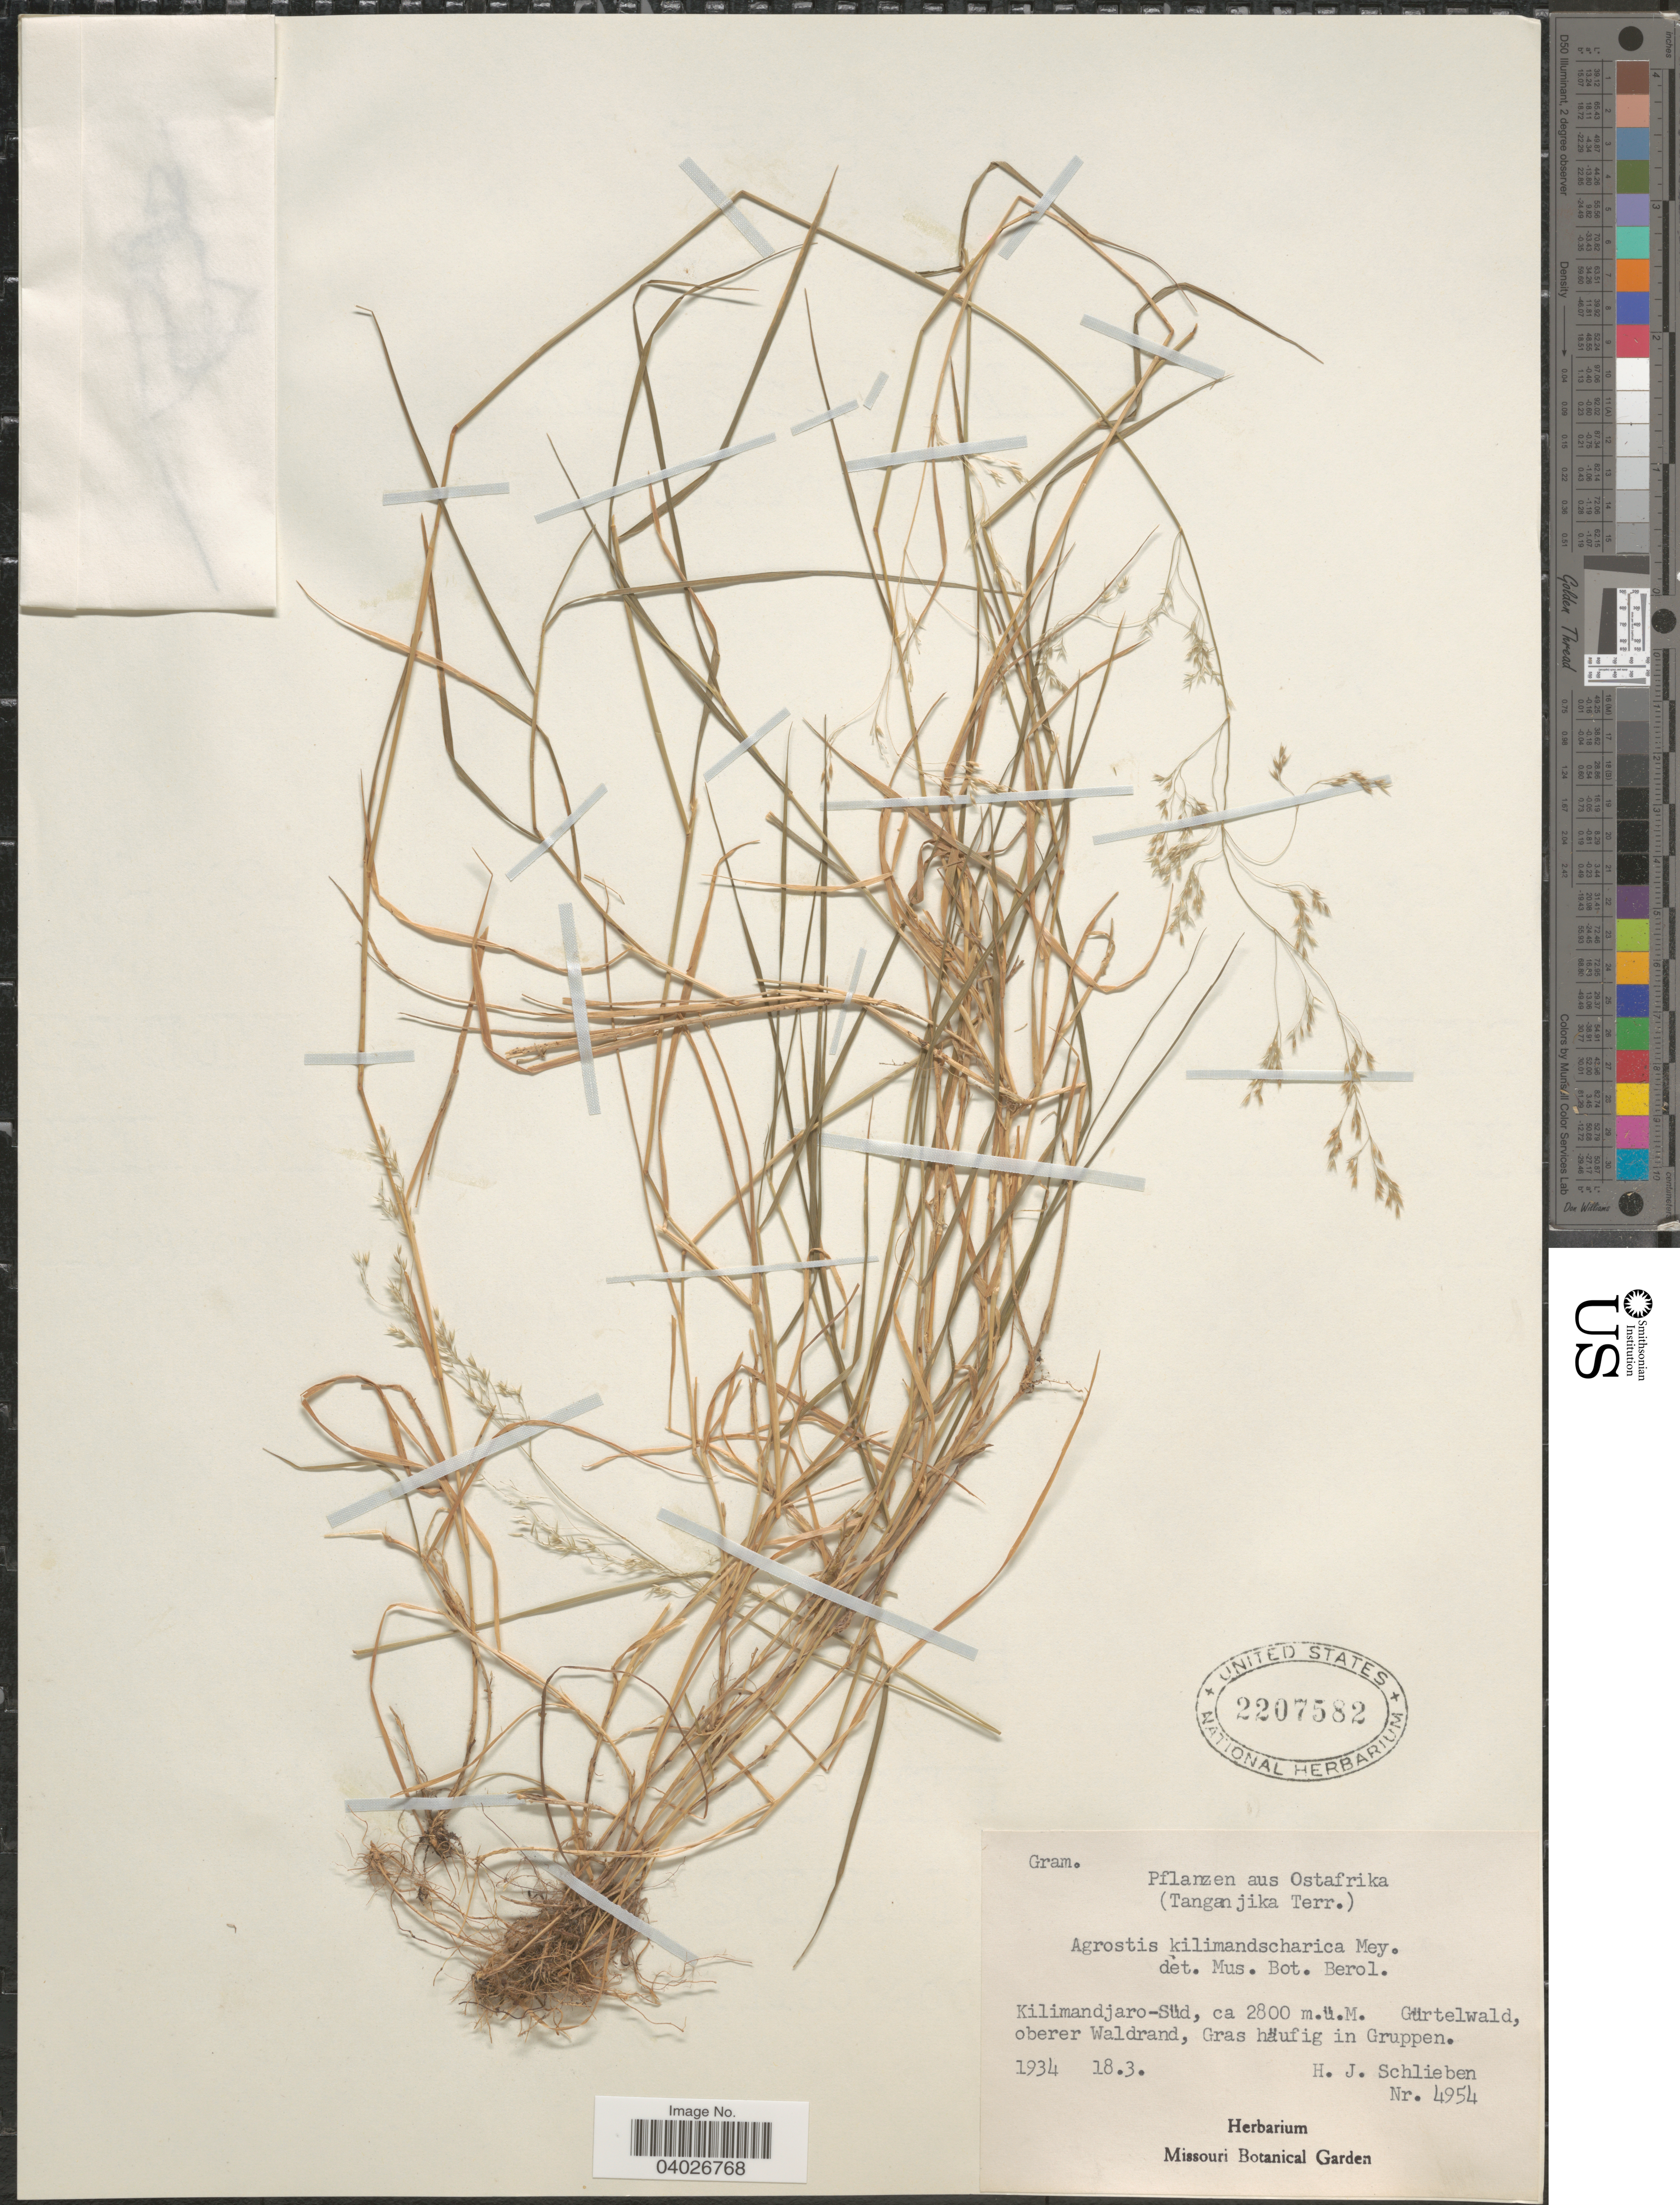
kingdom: Plantae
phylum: Tracheophyta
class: Liliopsida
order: Poales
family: Poaceae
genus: Agrostis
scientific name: Agrostis kilimandscharica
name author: Mez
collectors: H. J. Schlieben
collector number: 4954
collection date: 1934-03-18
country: Tanzania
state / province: Kilimanjaro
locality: Ostafrika (Tanganjika Terr.). Kilimandjaro-Süd, Gürtewald, oberer Waldrand, Gras häufig.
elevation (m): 2800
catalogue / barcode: US 2207582